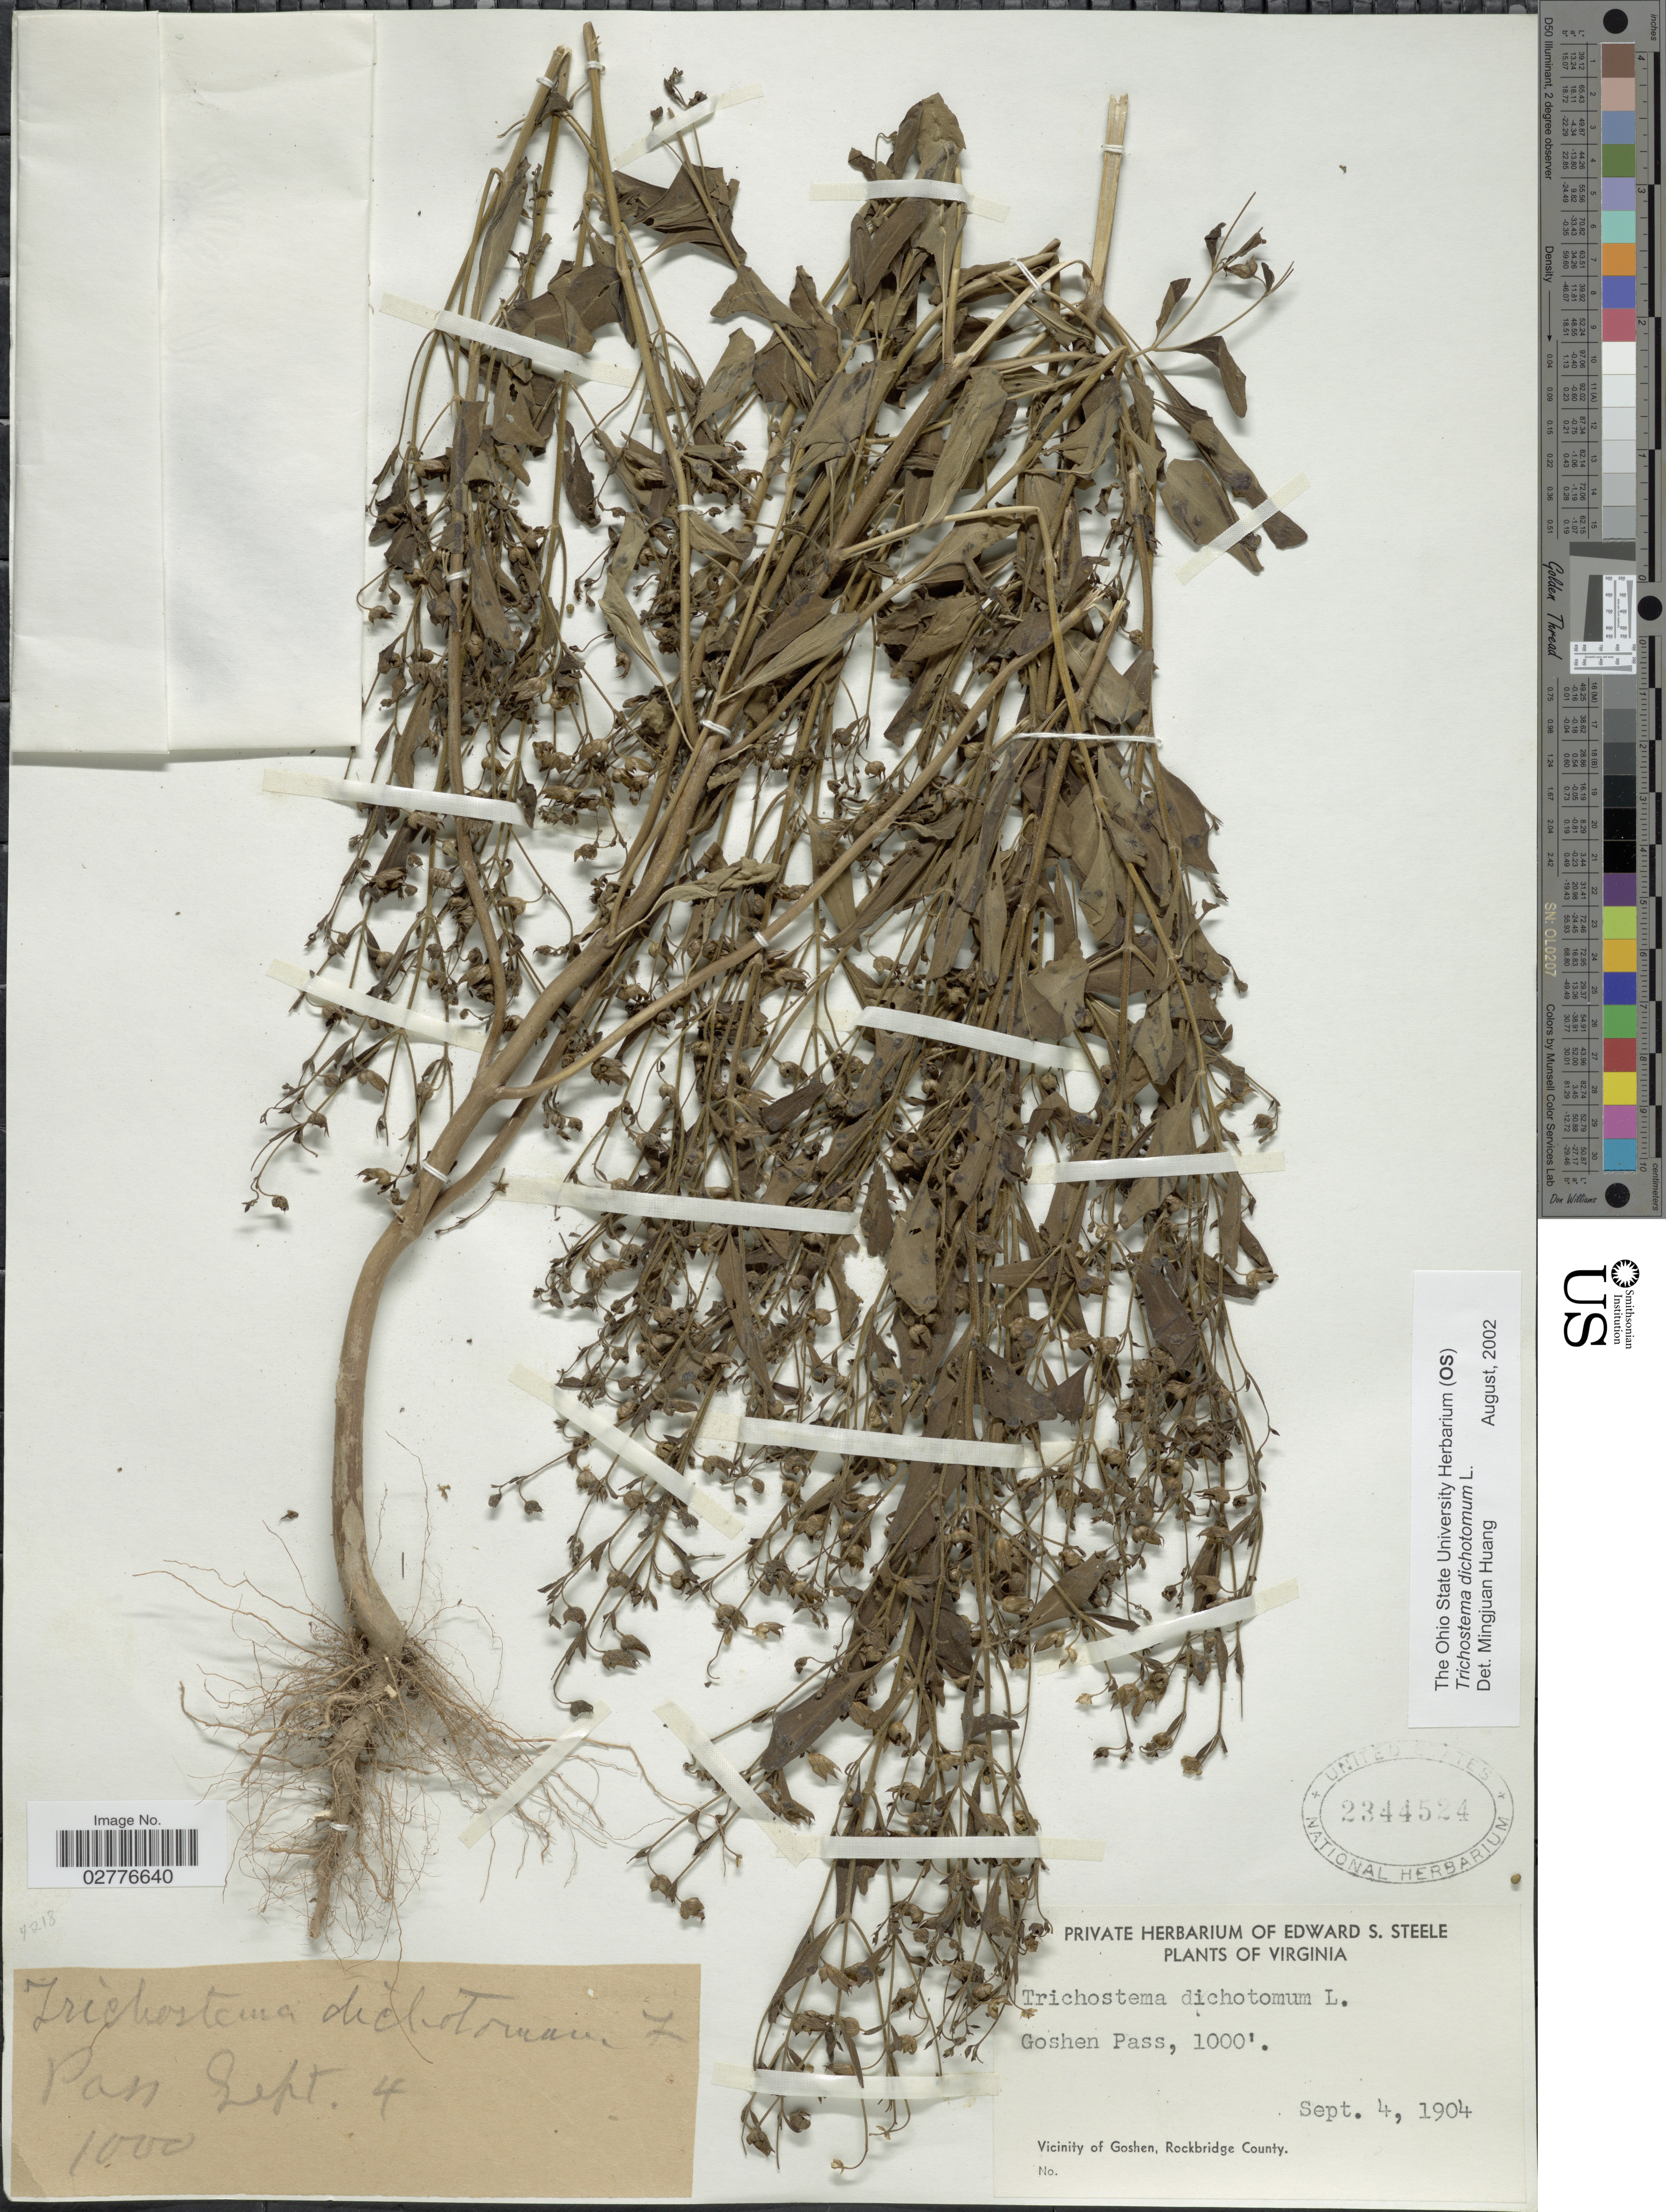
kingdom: Plantae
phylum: Tracheophyta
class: Magnoliopsida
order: Lamiales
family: Lamiaceae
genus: Trichostema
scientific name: Trichostema dichotomum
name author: L.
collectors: ex herb. Edward S. Steele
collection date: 1904-09-04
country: United States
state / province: Virginia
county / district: Rockbridge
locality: Goshen Pass. Vicinity of Goshen, Rockbridge County.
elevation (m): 305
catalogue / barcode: US 2344524